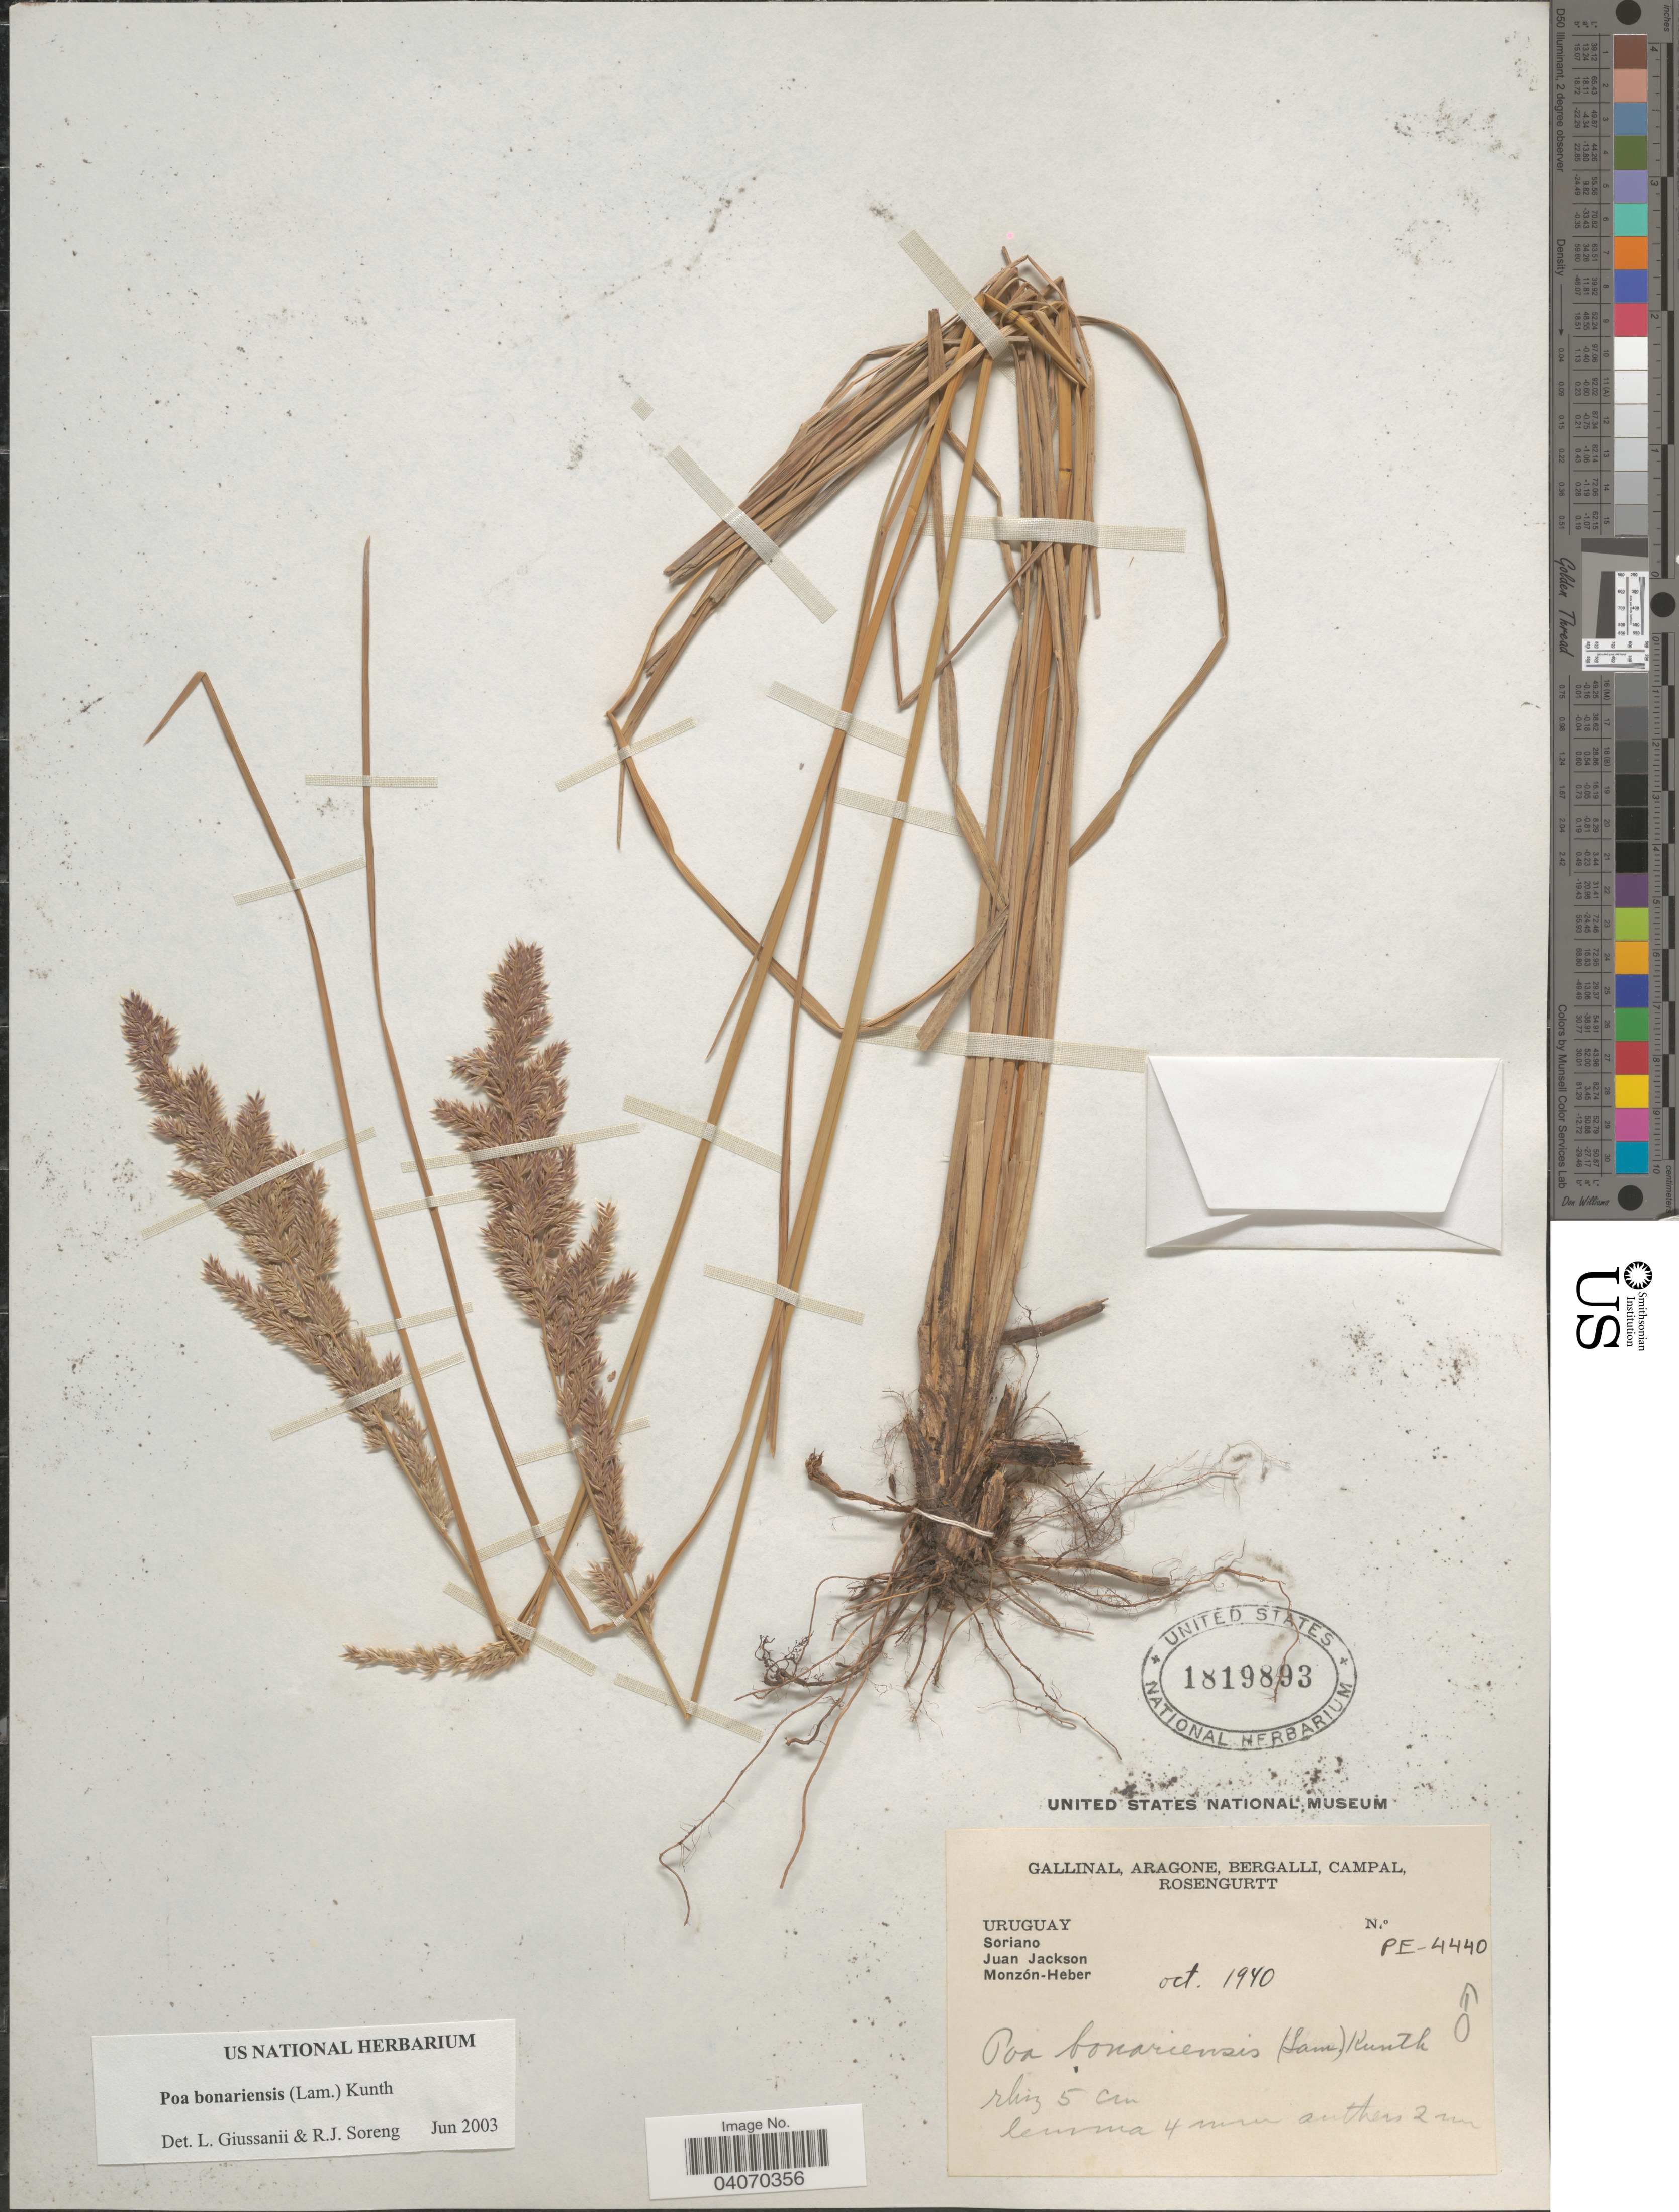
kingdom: Plantae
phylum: Tracheophyta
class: Liliopsida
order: Poales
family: Poaceae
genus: Poa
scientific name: Poa bonariensis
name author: (Lam.) Kunth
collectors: J. Jackson & Monzon-Heber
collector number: PE-4440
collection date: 1940-10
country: Uruguay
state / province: Soriano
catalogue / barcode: US 1819893